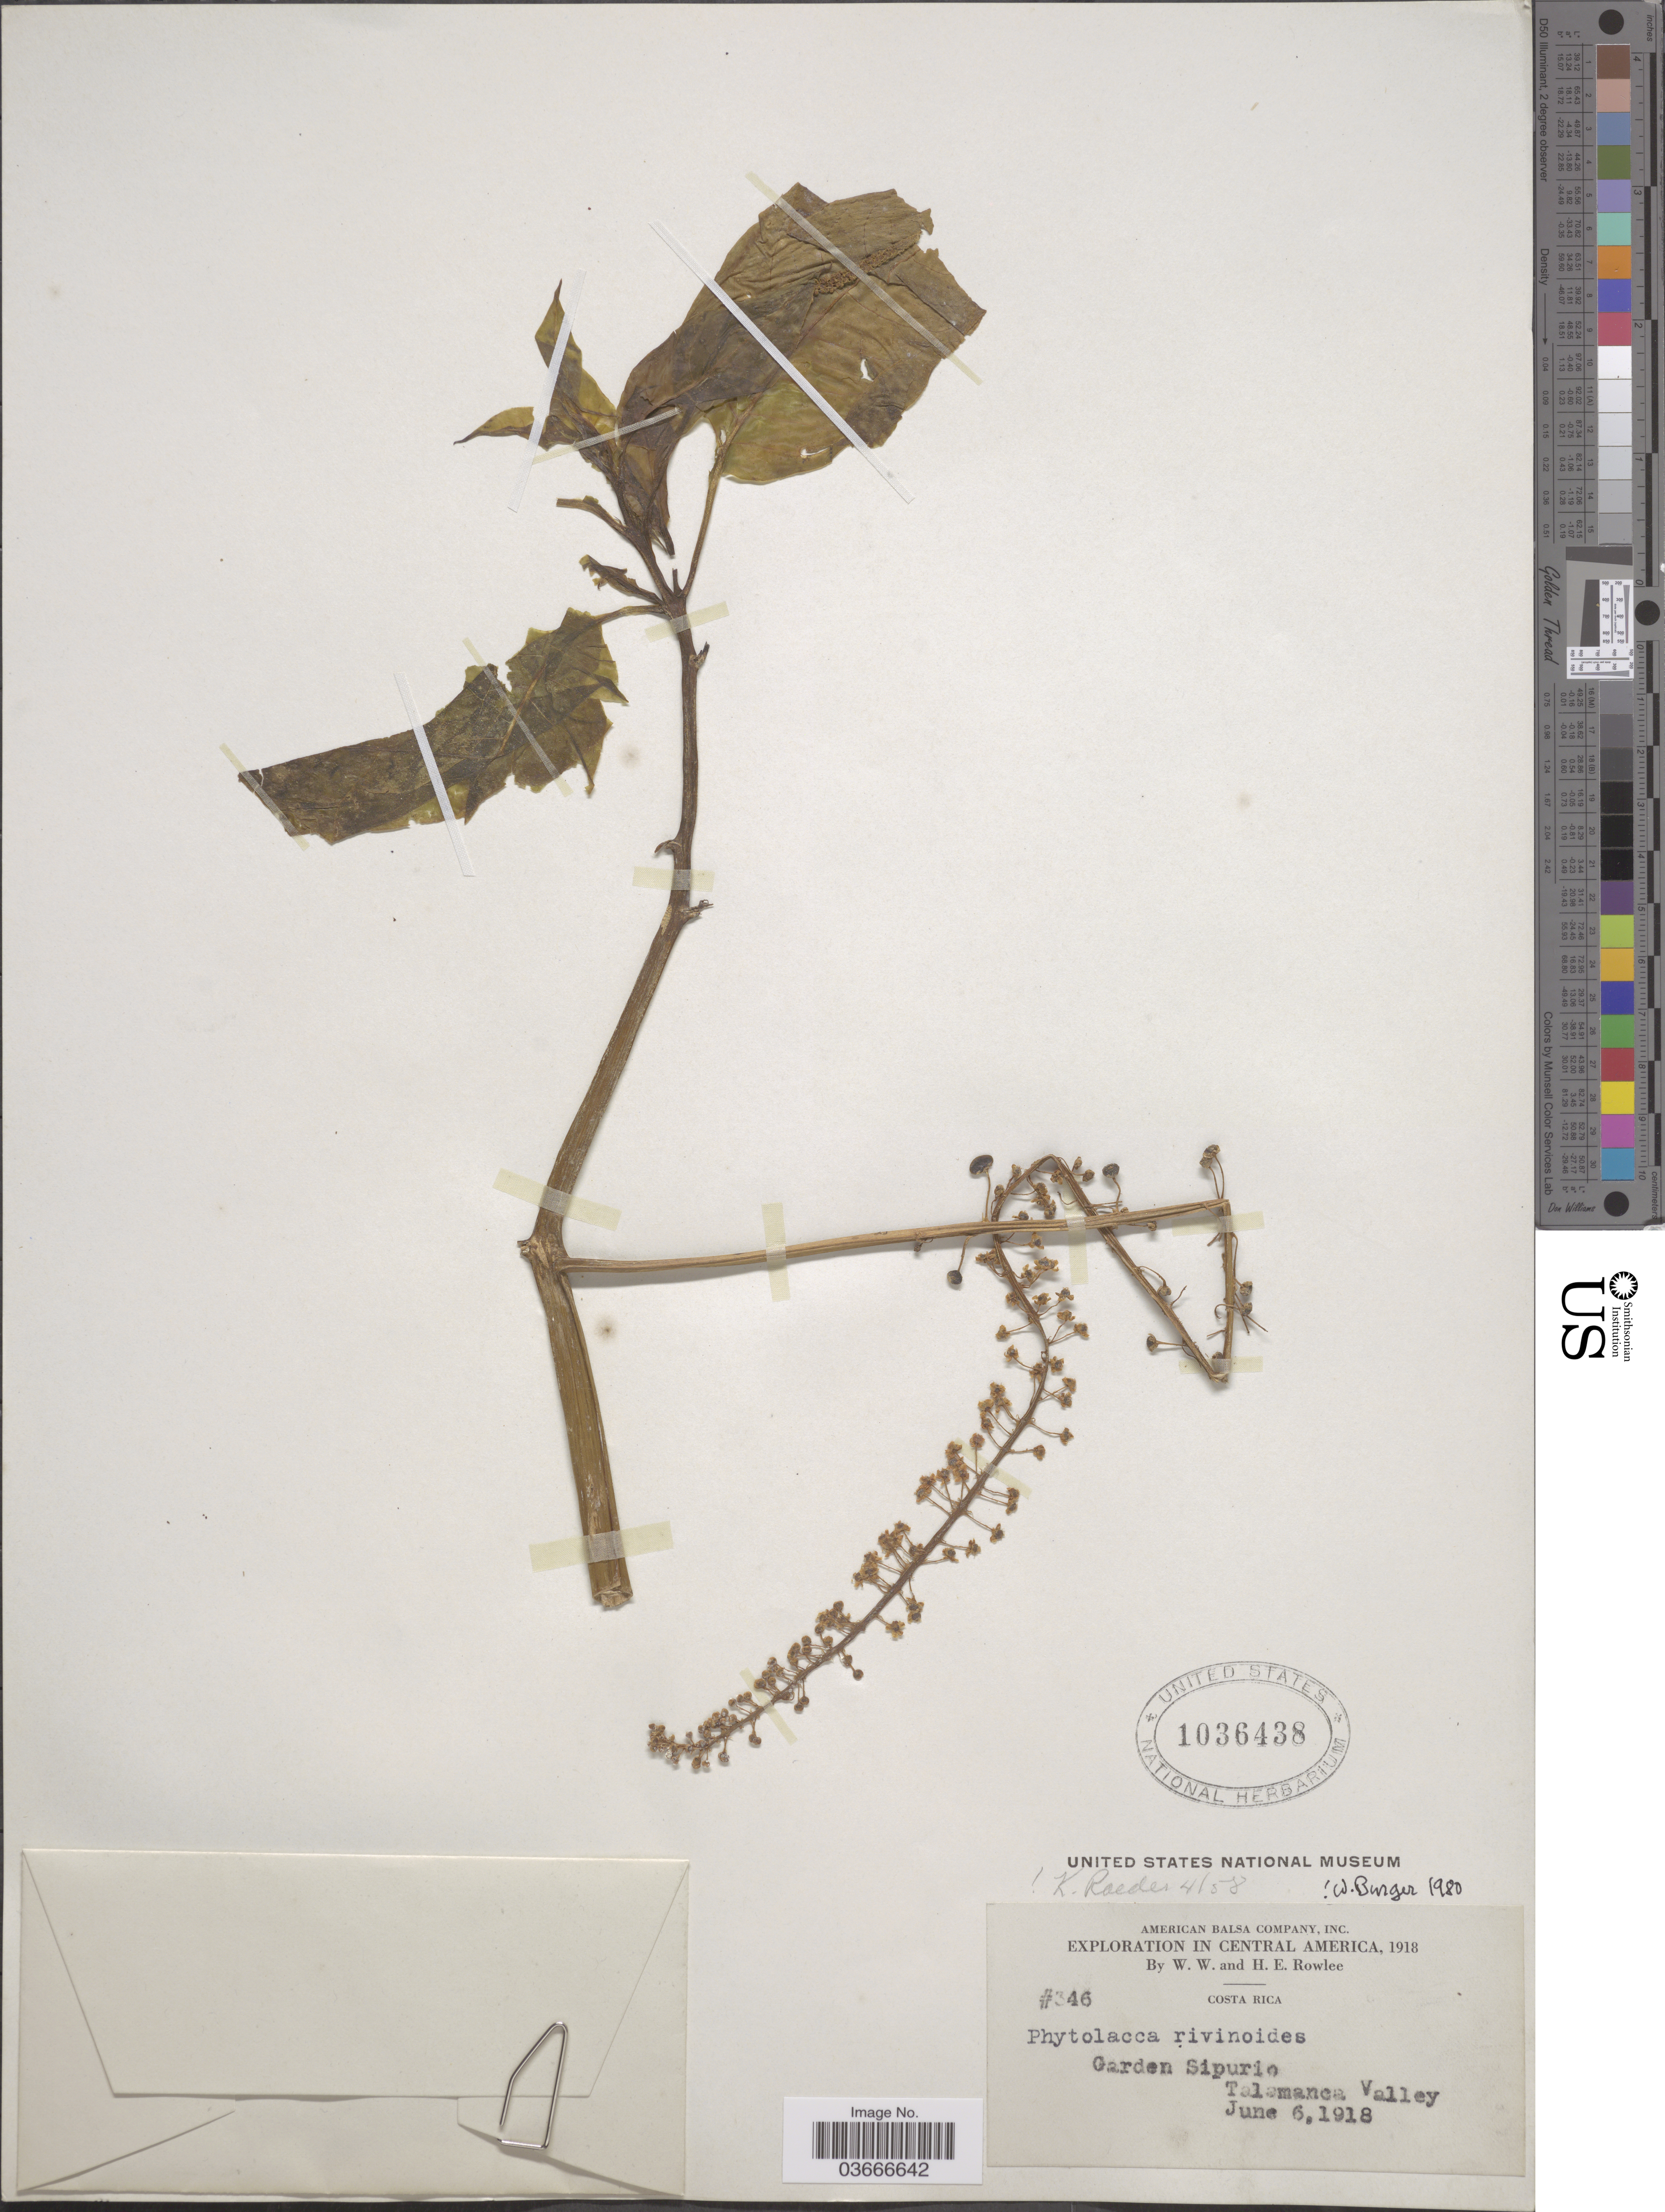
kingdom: Plantae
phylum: Tracheophyta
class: Magnoliopsida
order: Caryophyllales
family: Phytolaccaceae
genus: Phytolacca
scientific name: Phytolacca rivinoides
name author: Kunth & C.D. Bouché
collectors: W. W. Rowlee & H. E. Rowlee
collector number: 346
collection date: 1918-06-06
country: Costa Rica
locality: Garden Sipurio. Talamanca Valley.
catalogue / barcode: US 1036438